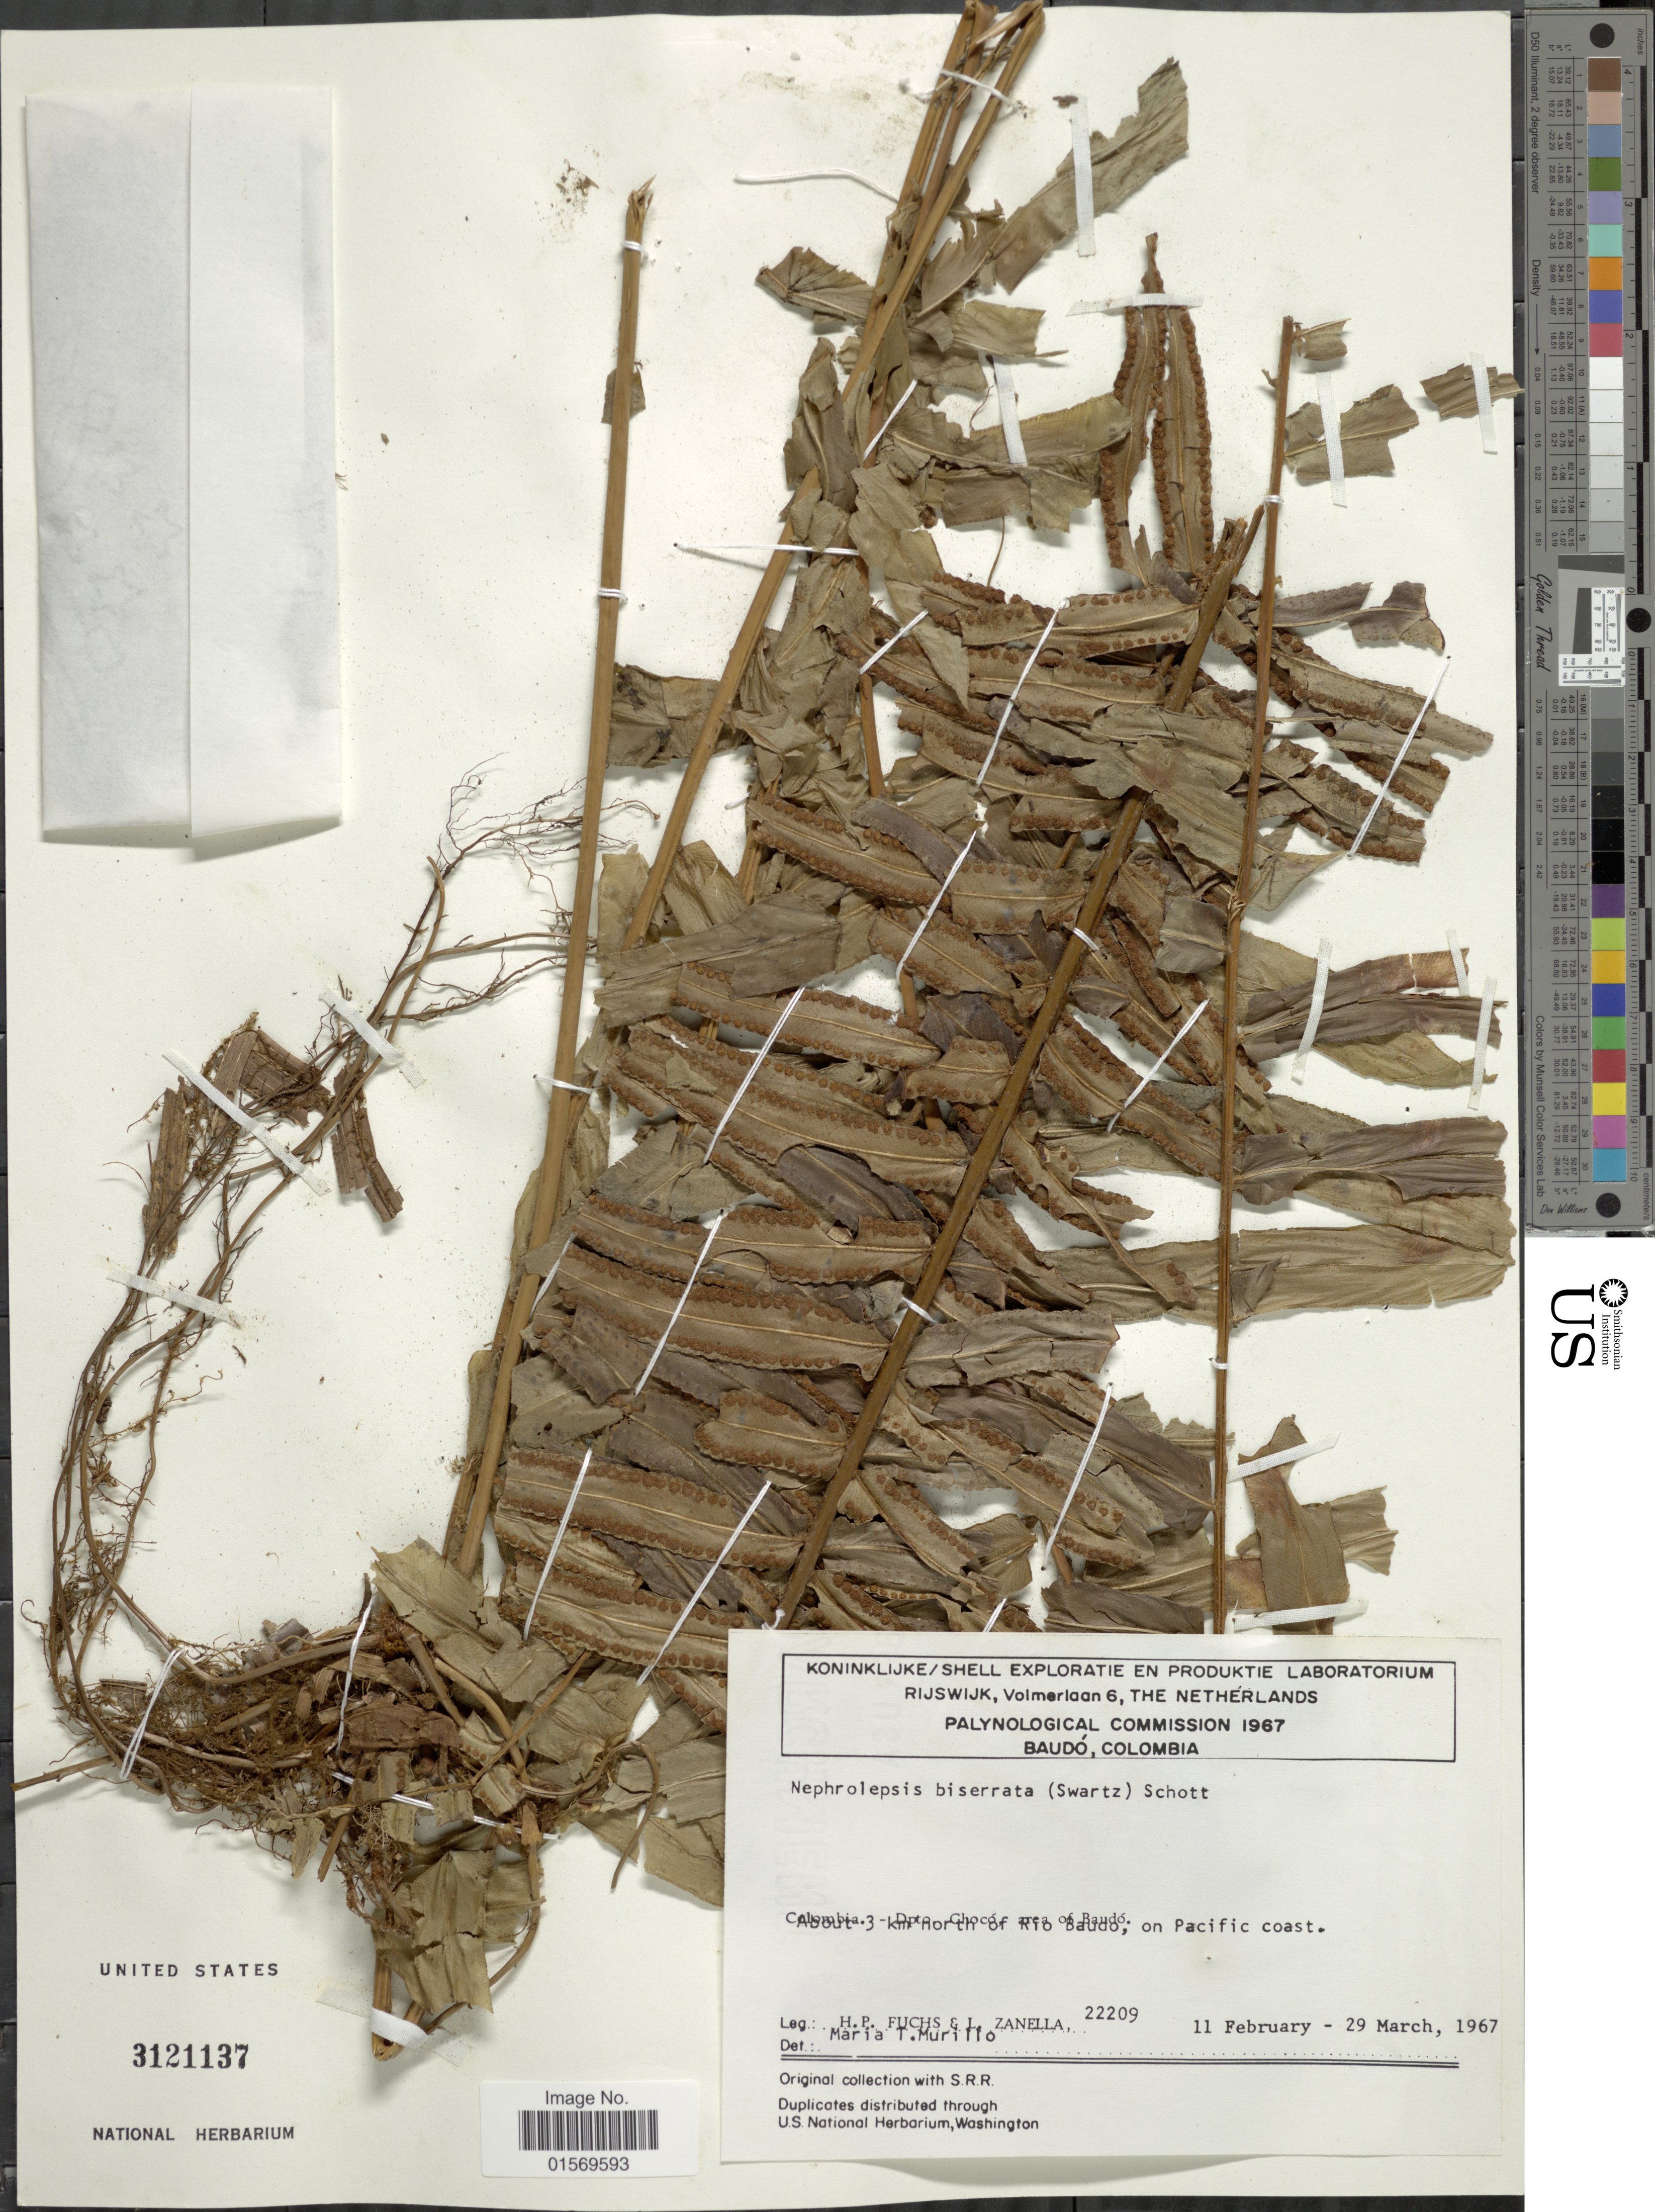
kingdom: Plantae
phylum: Tracheophyta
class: Polypodiopsida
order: Polypodiales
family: Nephrolepidaceae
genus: Nephrolepis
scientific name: Nephrolepis biserrata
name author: (Sw.) Schott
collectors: H. P. Fuchs & L. Zanella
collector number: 22209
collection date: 1967-02-11/1967-03-29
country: Colombia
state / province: Chocó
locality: Area of Baudo, about 3 km north of Baudo, on Pacific Coast.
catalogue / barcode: US 3121137